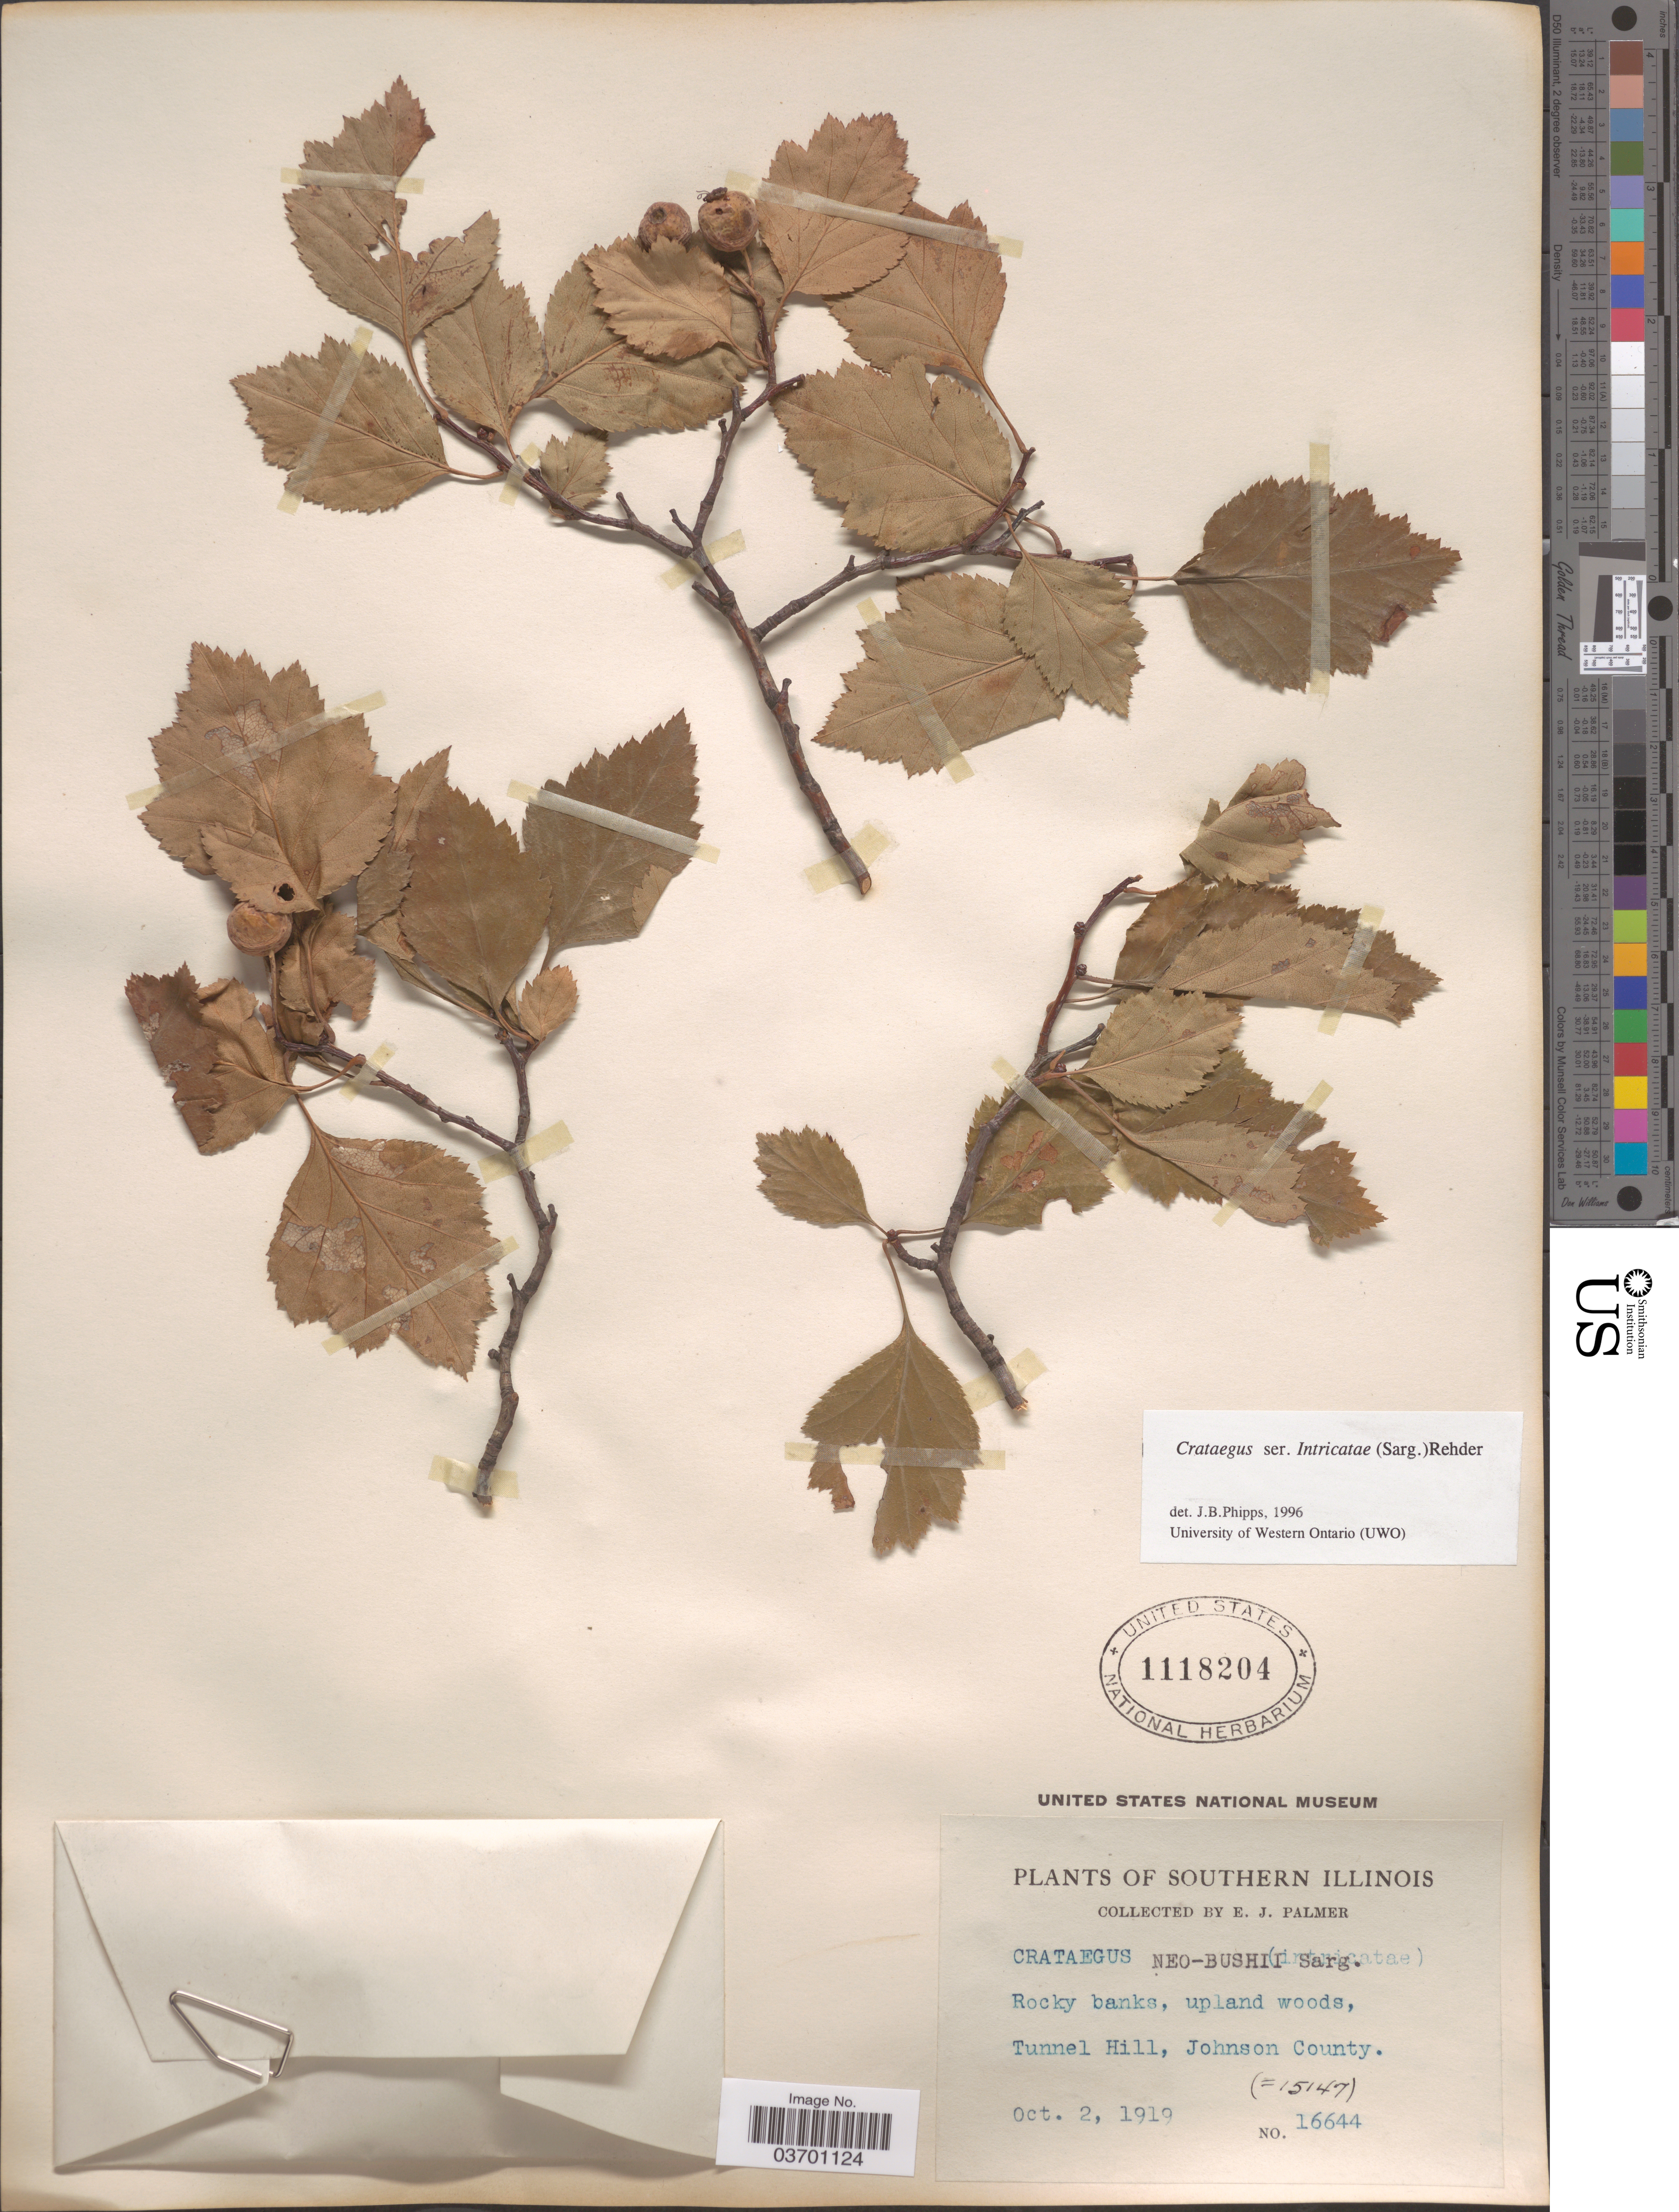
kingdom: Plantae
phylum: Tracheophyta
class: Magnoliopsida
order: Rosales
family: Rosaceae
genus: Crataegus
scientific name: Crataegus neobushii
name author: Sarg.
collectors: E. J. Palmer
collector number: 16644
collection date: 1919-10-02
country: United States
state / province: Illinois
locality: Southern Illinois. Tunnel Hill, Johnson County.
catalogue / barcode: US 1118204